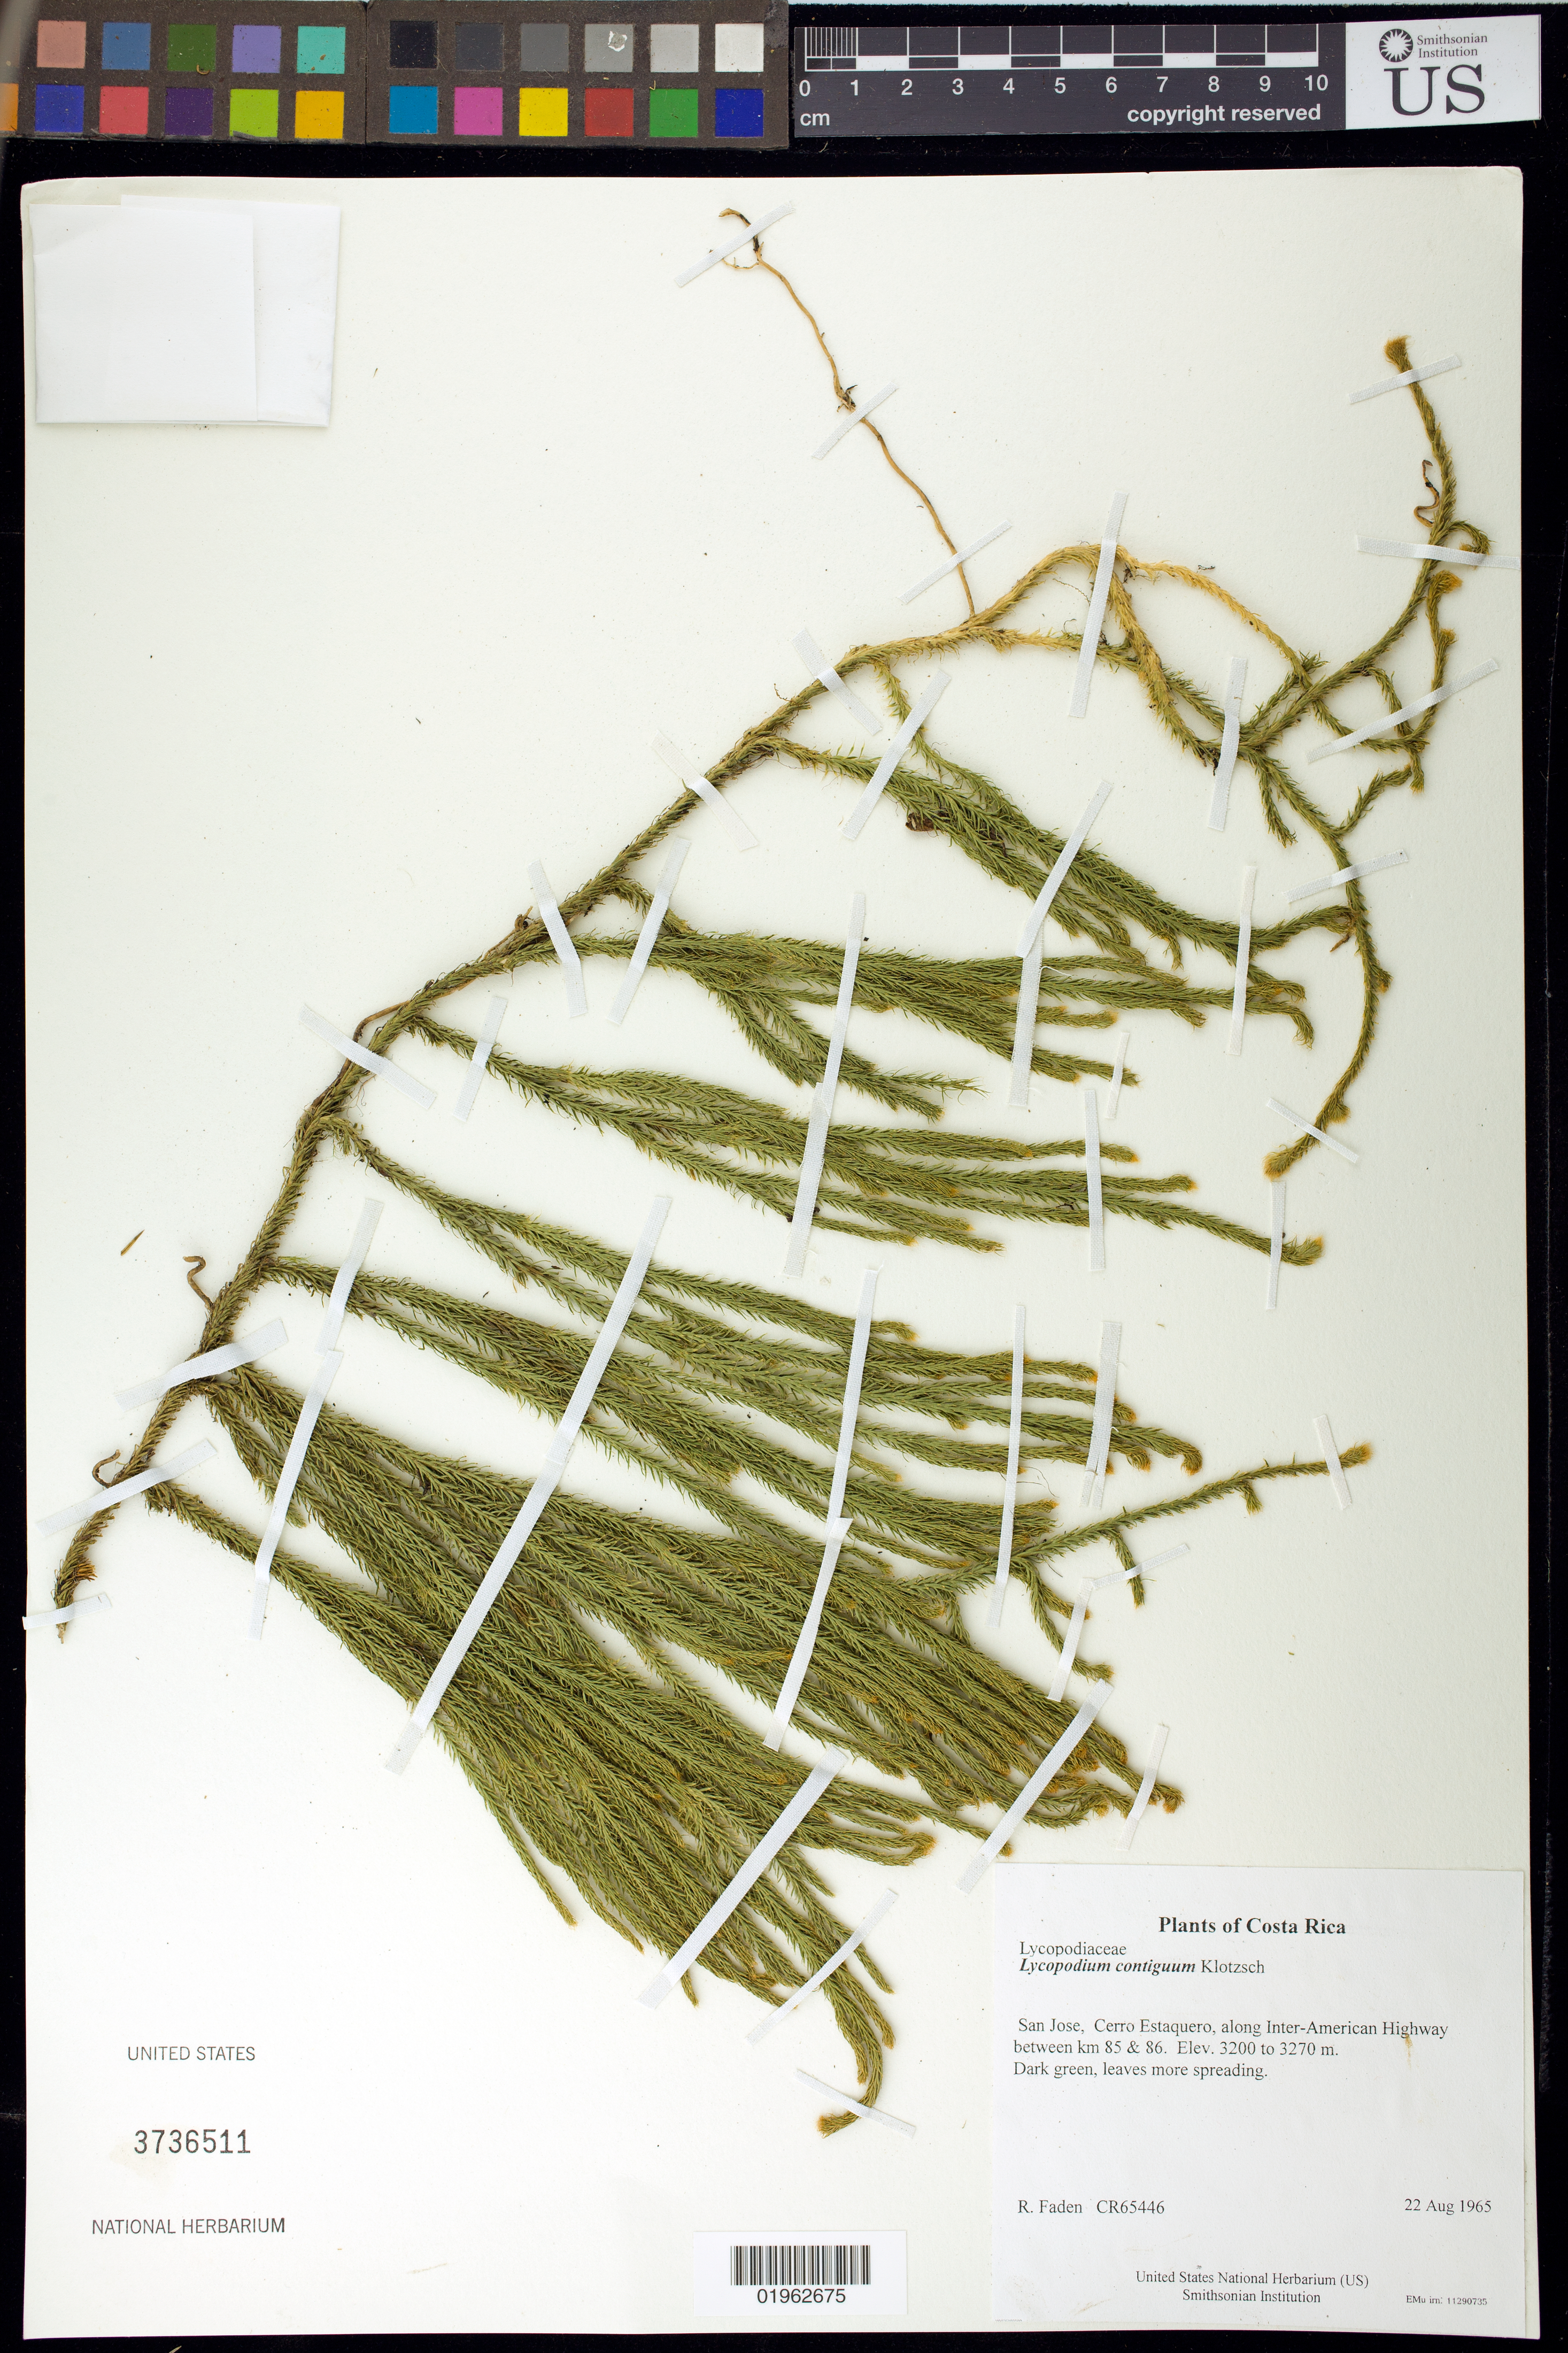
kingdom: Plantae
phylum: Tracheophyta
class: Lycopodiopsida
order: Lycopodiales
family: Lycopodiaceae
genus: Phlegmariurus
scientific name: Phlegmariurus clavatum subsp. contiguum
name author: (Klotzsch) B. Øllg.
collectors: R. B. Faden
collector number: CR65446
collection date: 1965-08-22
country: Costa Rica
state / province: San Jose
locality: Cerro Estaquero, along Inter-American Highway between km 85 & 86.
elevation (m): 3200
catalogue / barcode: US 3736511